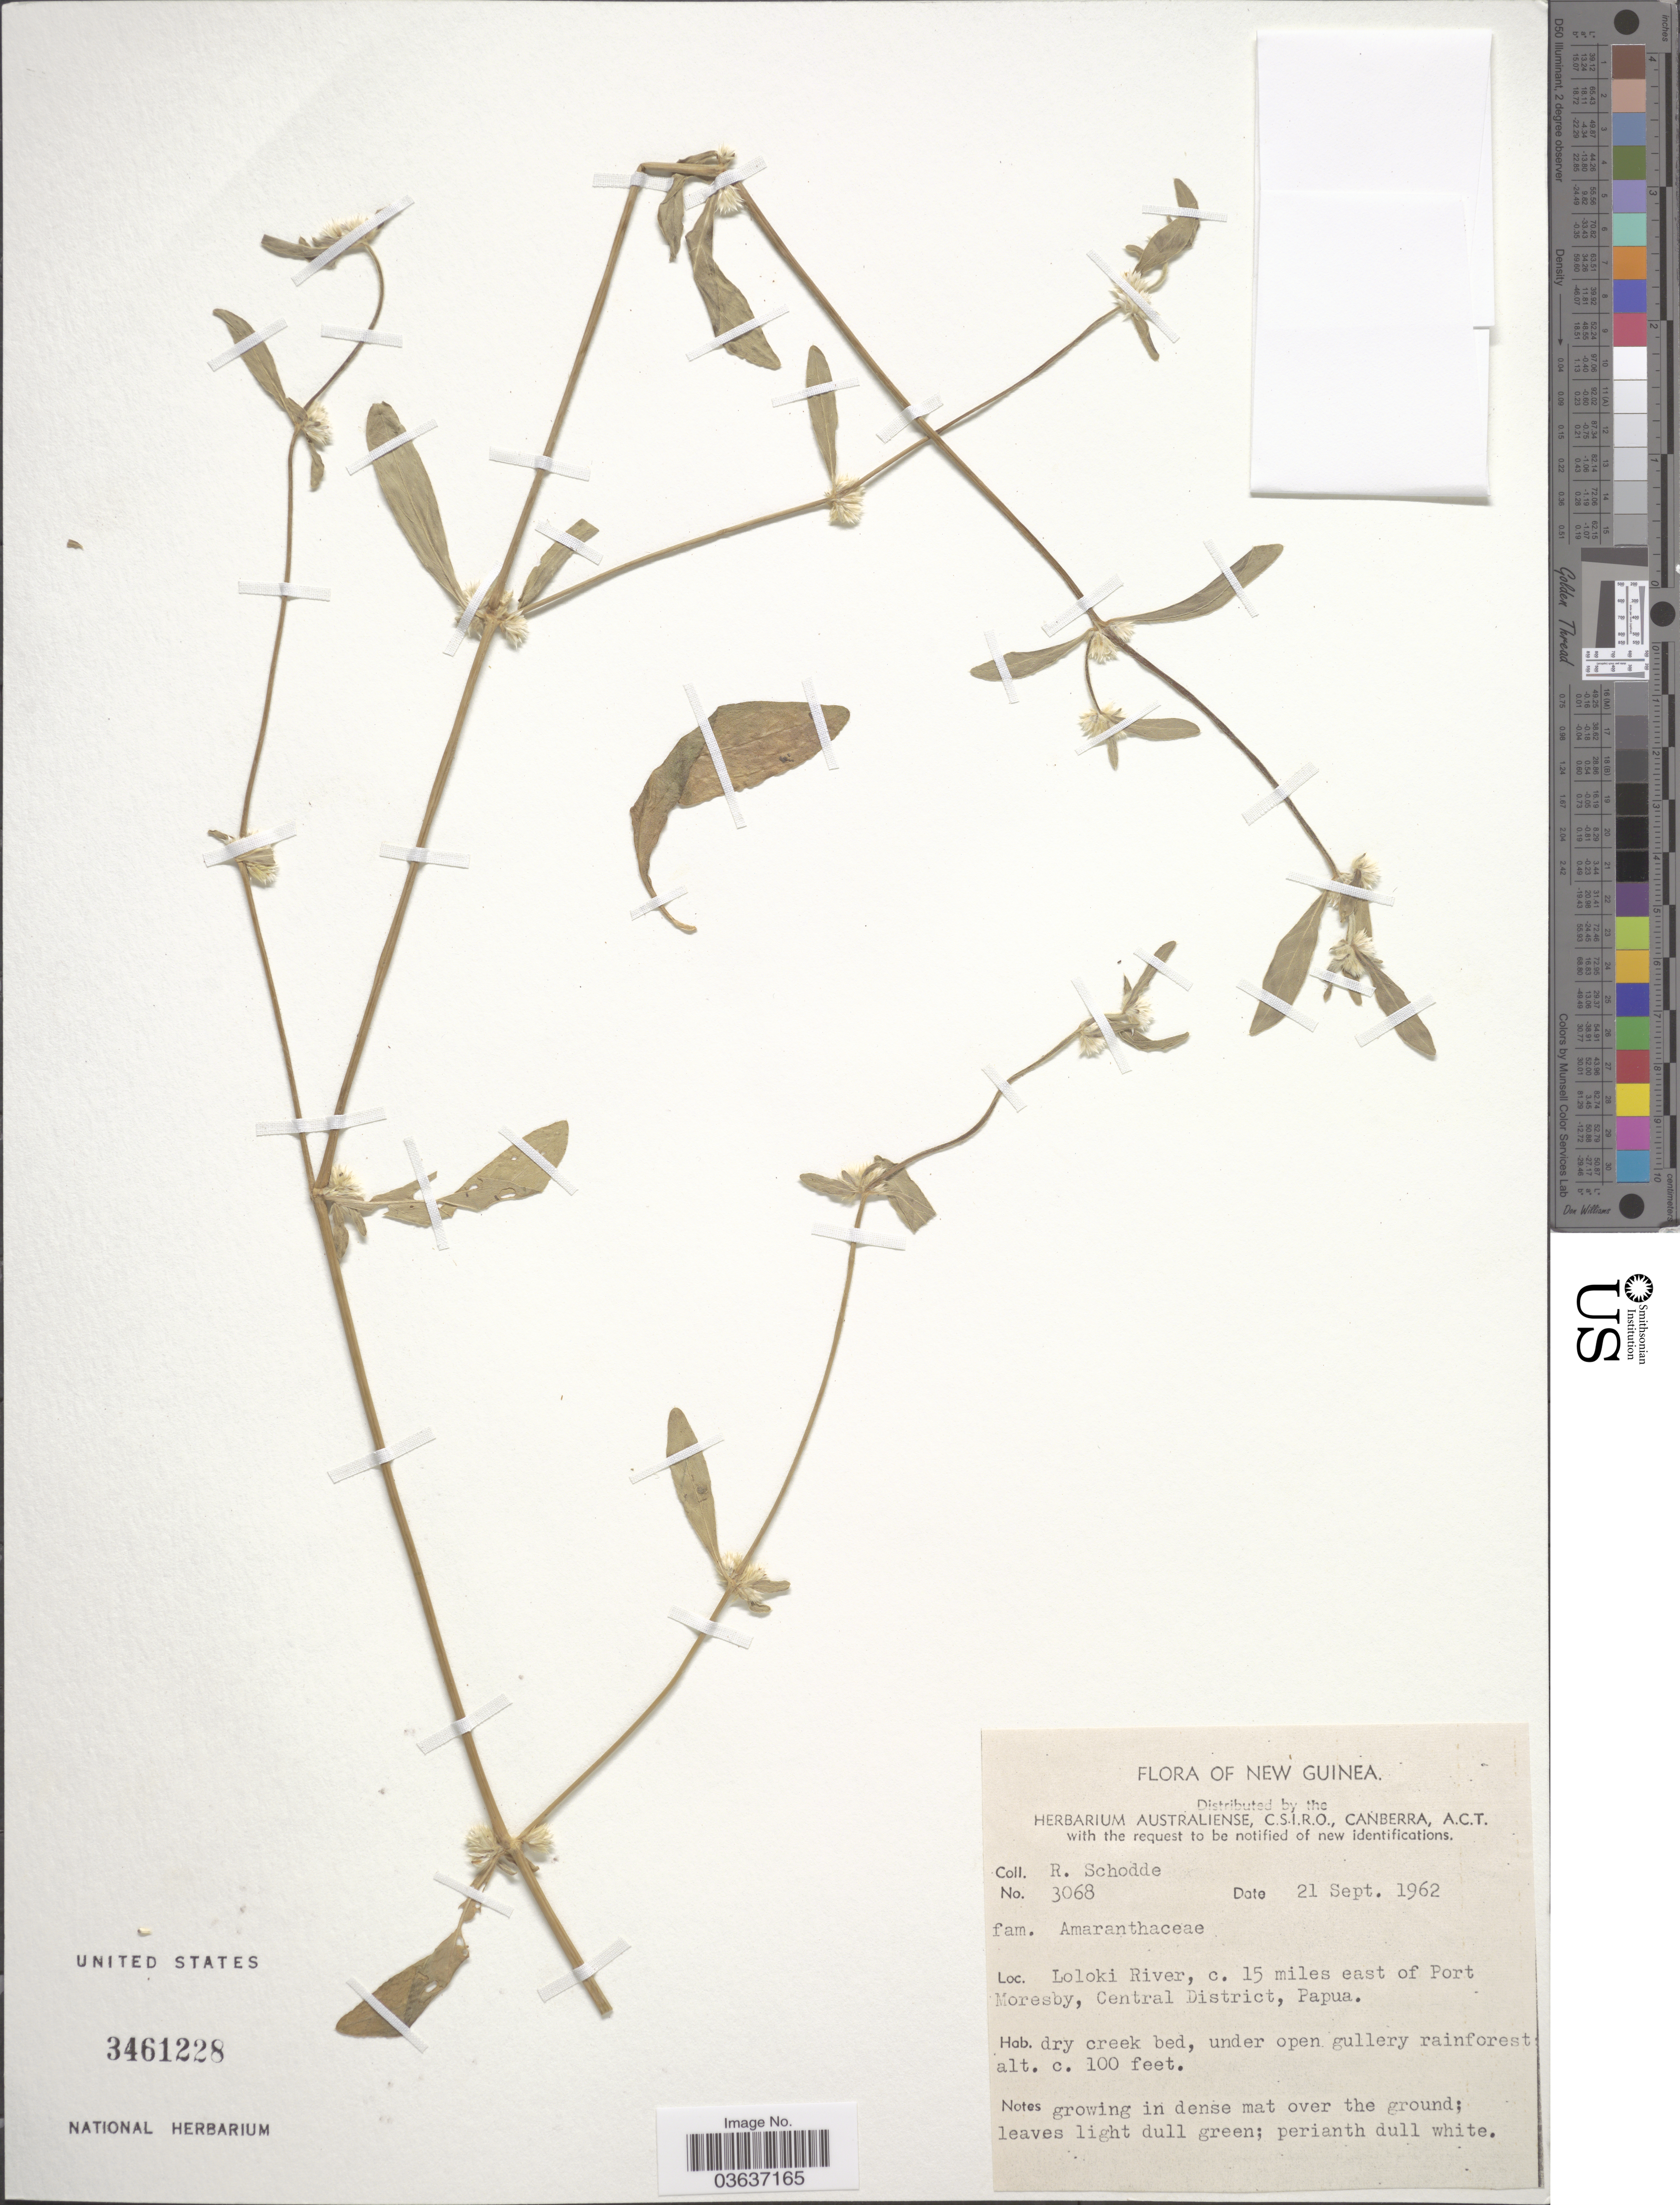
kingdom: Plantae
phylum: Tracheophyta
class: Magnoliopsida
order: Caryophyllales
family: Amaranthaceae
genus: Alternanthera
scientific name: Alternanthera sessilis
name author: (L.) DC.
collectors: R. Schodde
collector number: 3068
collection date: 1962-09-21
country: Papua New Guinea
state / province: Central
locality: New Guinea. Loloki River, c. 15 miles east of Port Moresby, Central District, Papua.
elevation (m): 30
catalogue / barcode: US 3461228